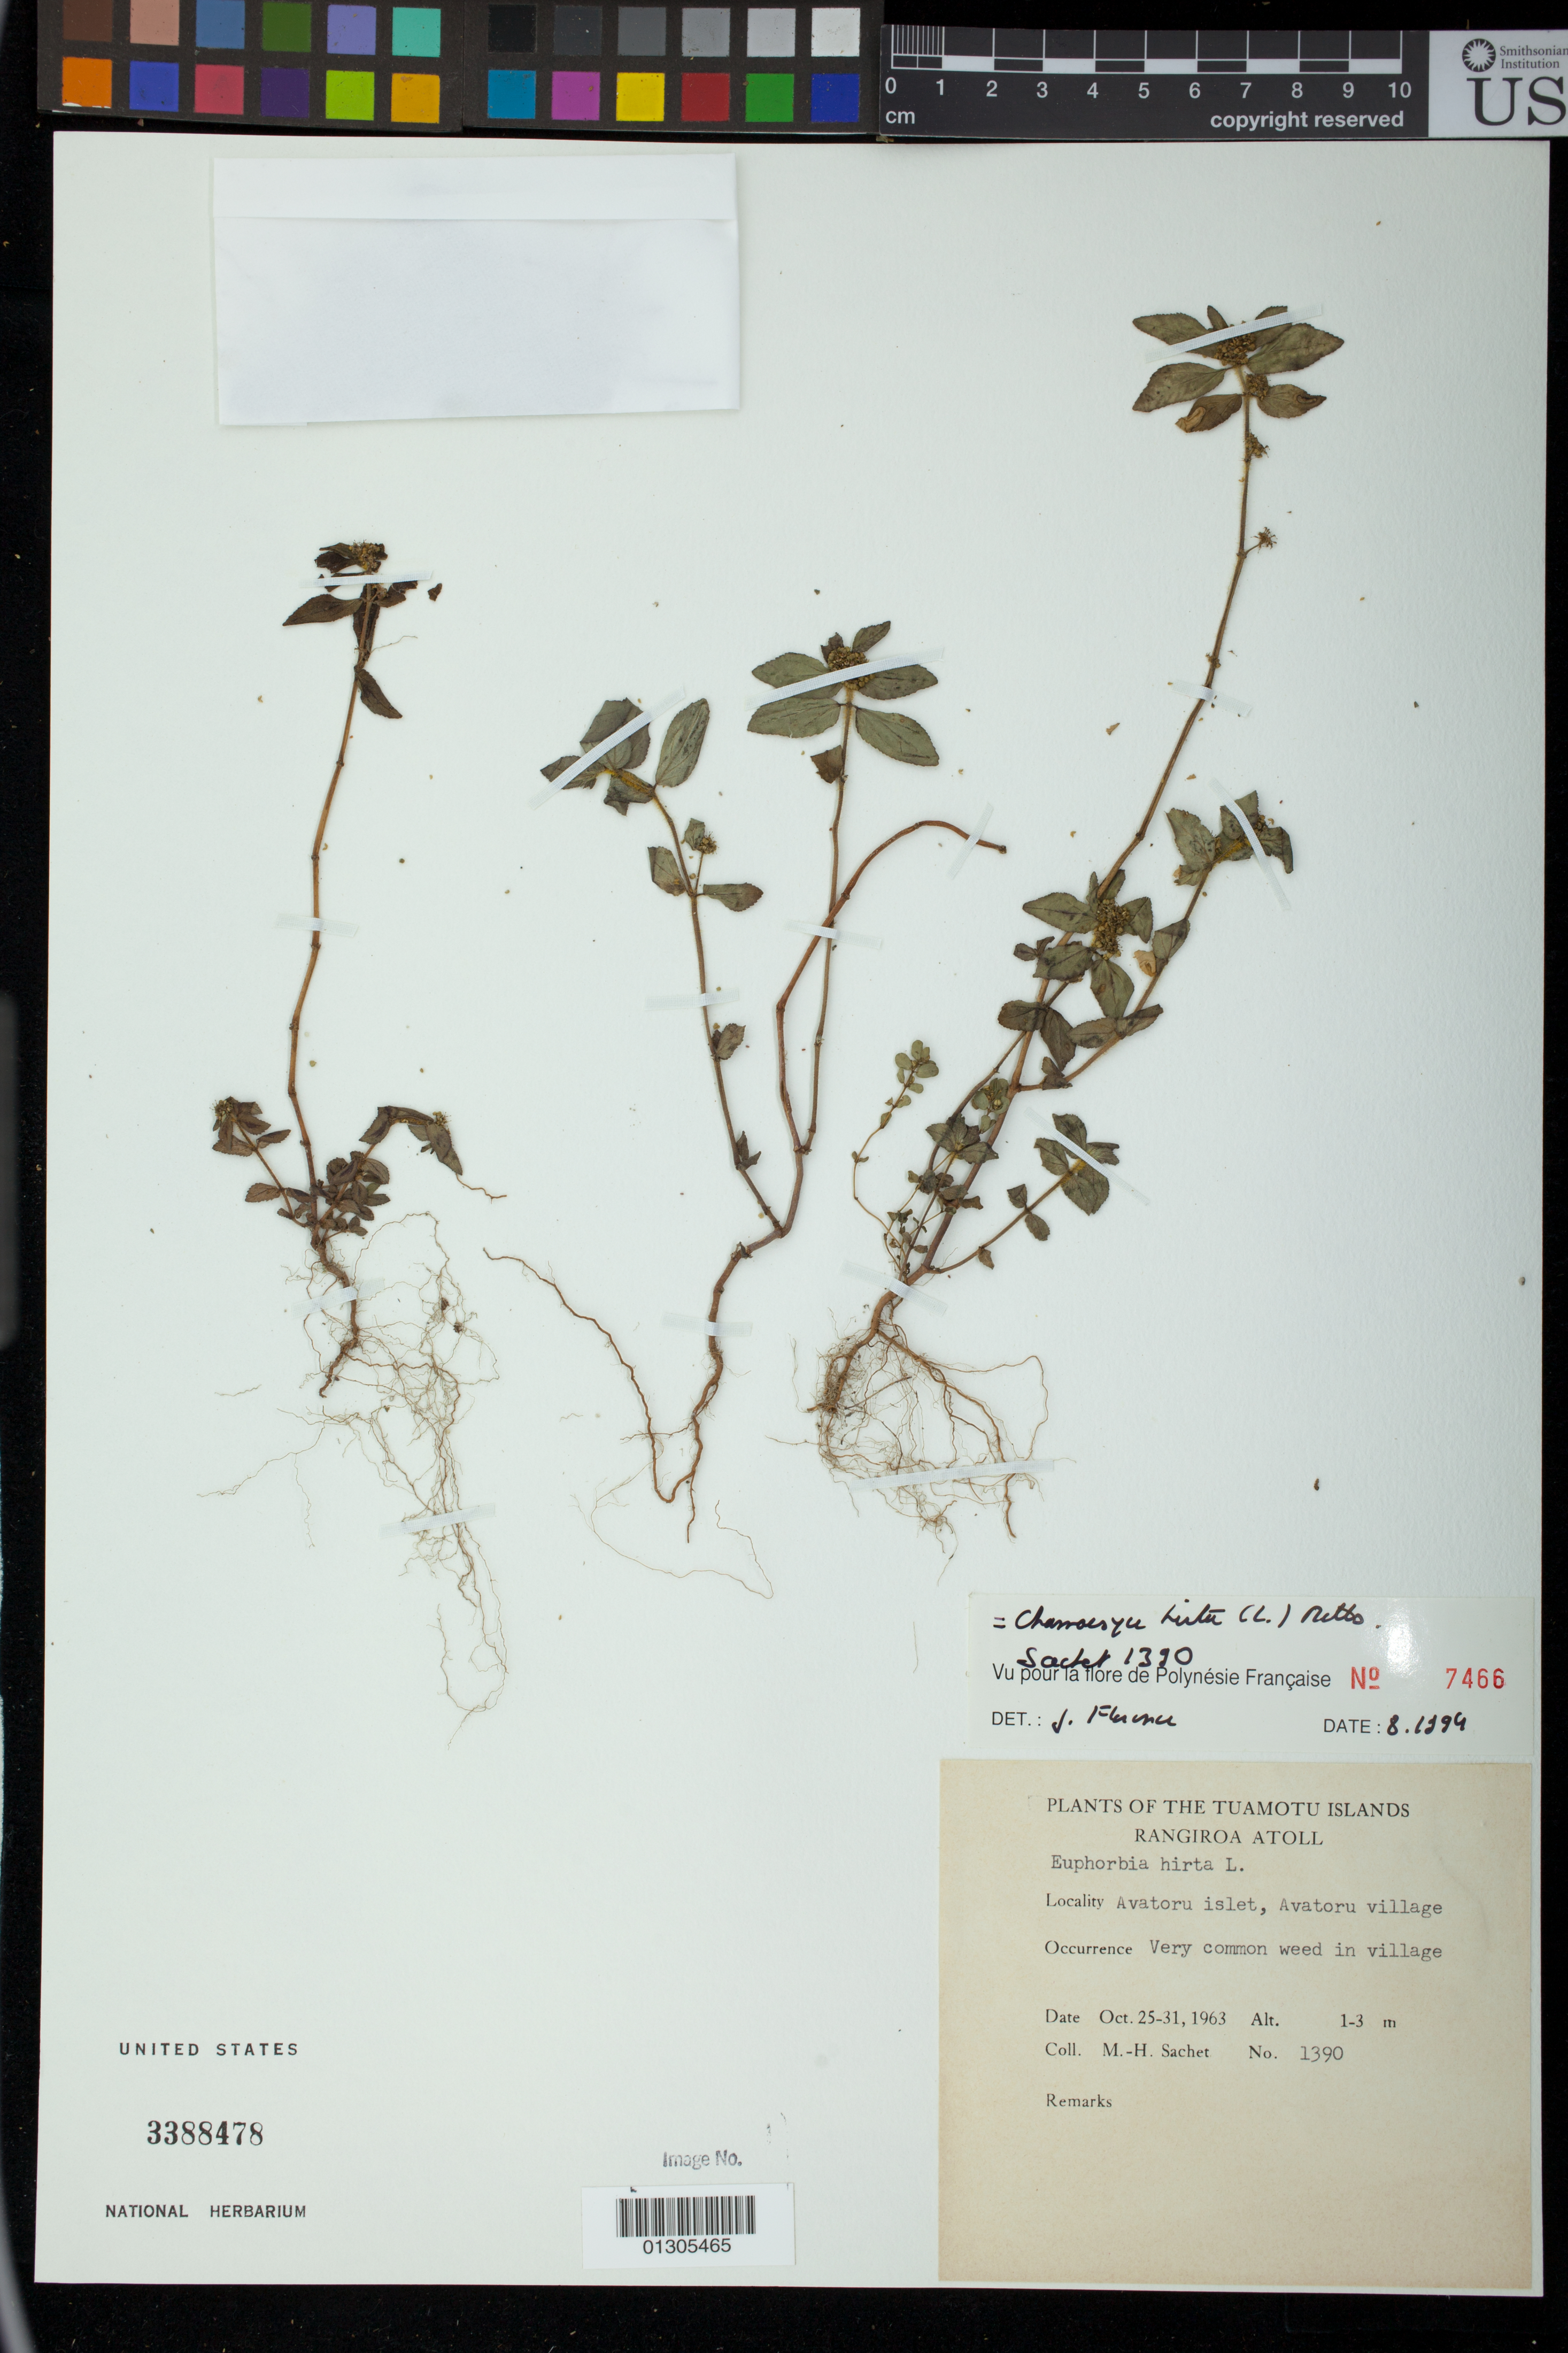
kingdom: Plantae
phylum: Tracheophyta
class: Magnoliopsida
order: Malpighiales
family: Euphorbiaceae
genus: Euphorbia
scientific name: Euphorbia hirta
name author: L.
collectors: M.-H. Sachet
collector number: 1390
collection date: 1963-10-25/1963-10-31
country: French Polynesia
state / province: Iles Tuamotu-Gambier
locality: Rangiroa Atoll; Avatoru islet, Avatoru village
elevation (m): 1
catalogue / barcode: US 3388478